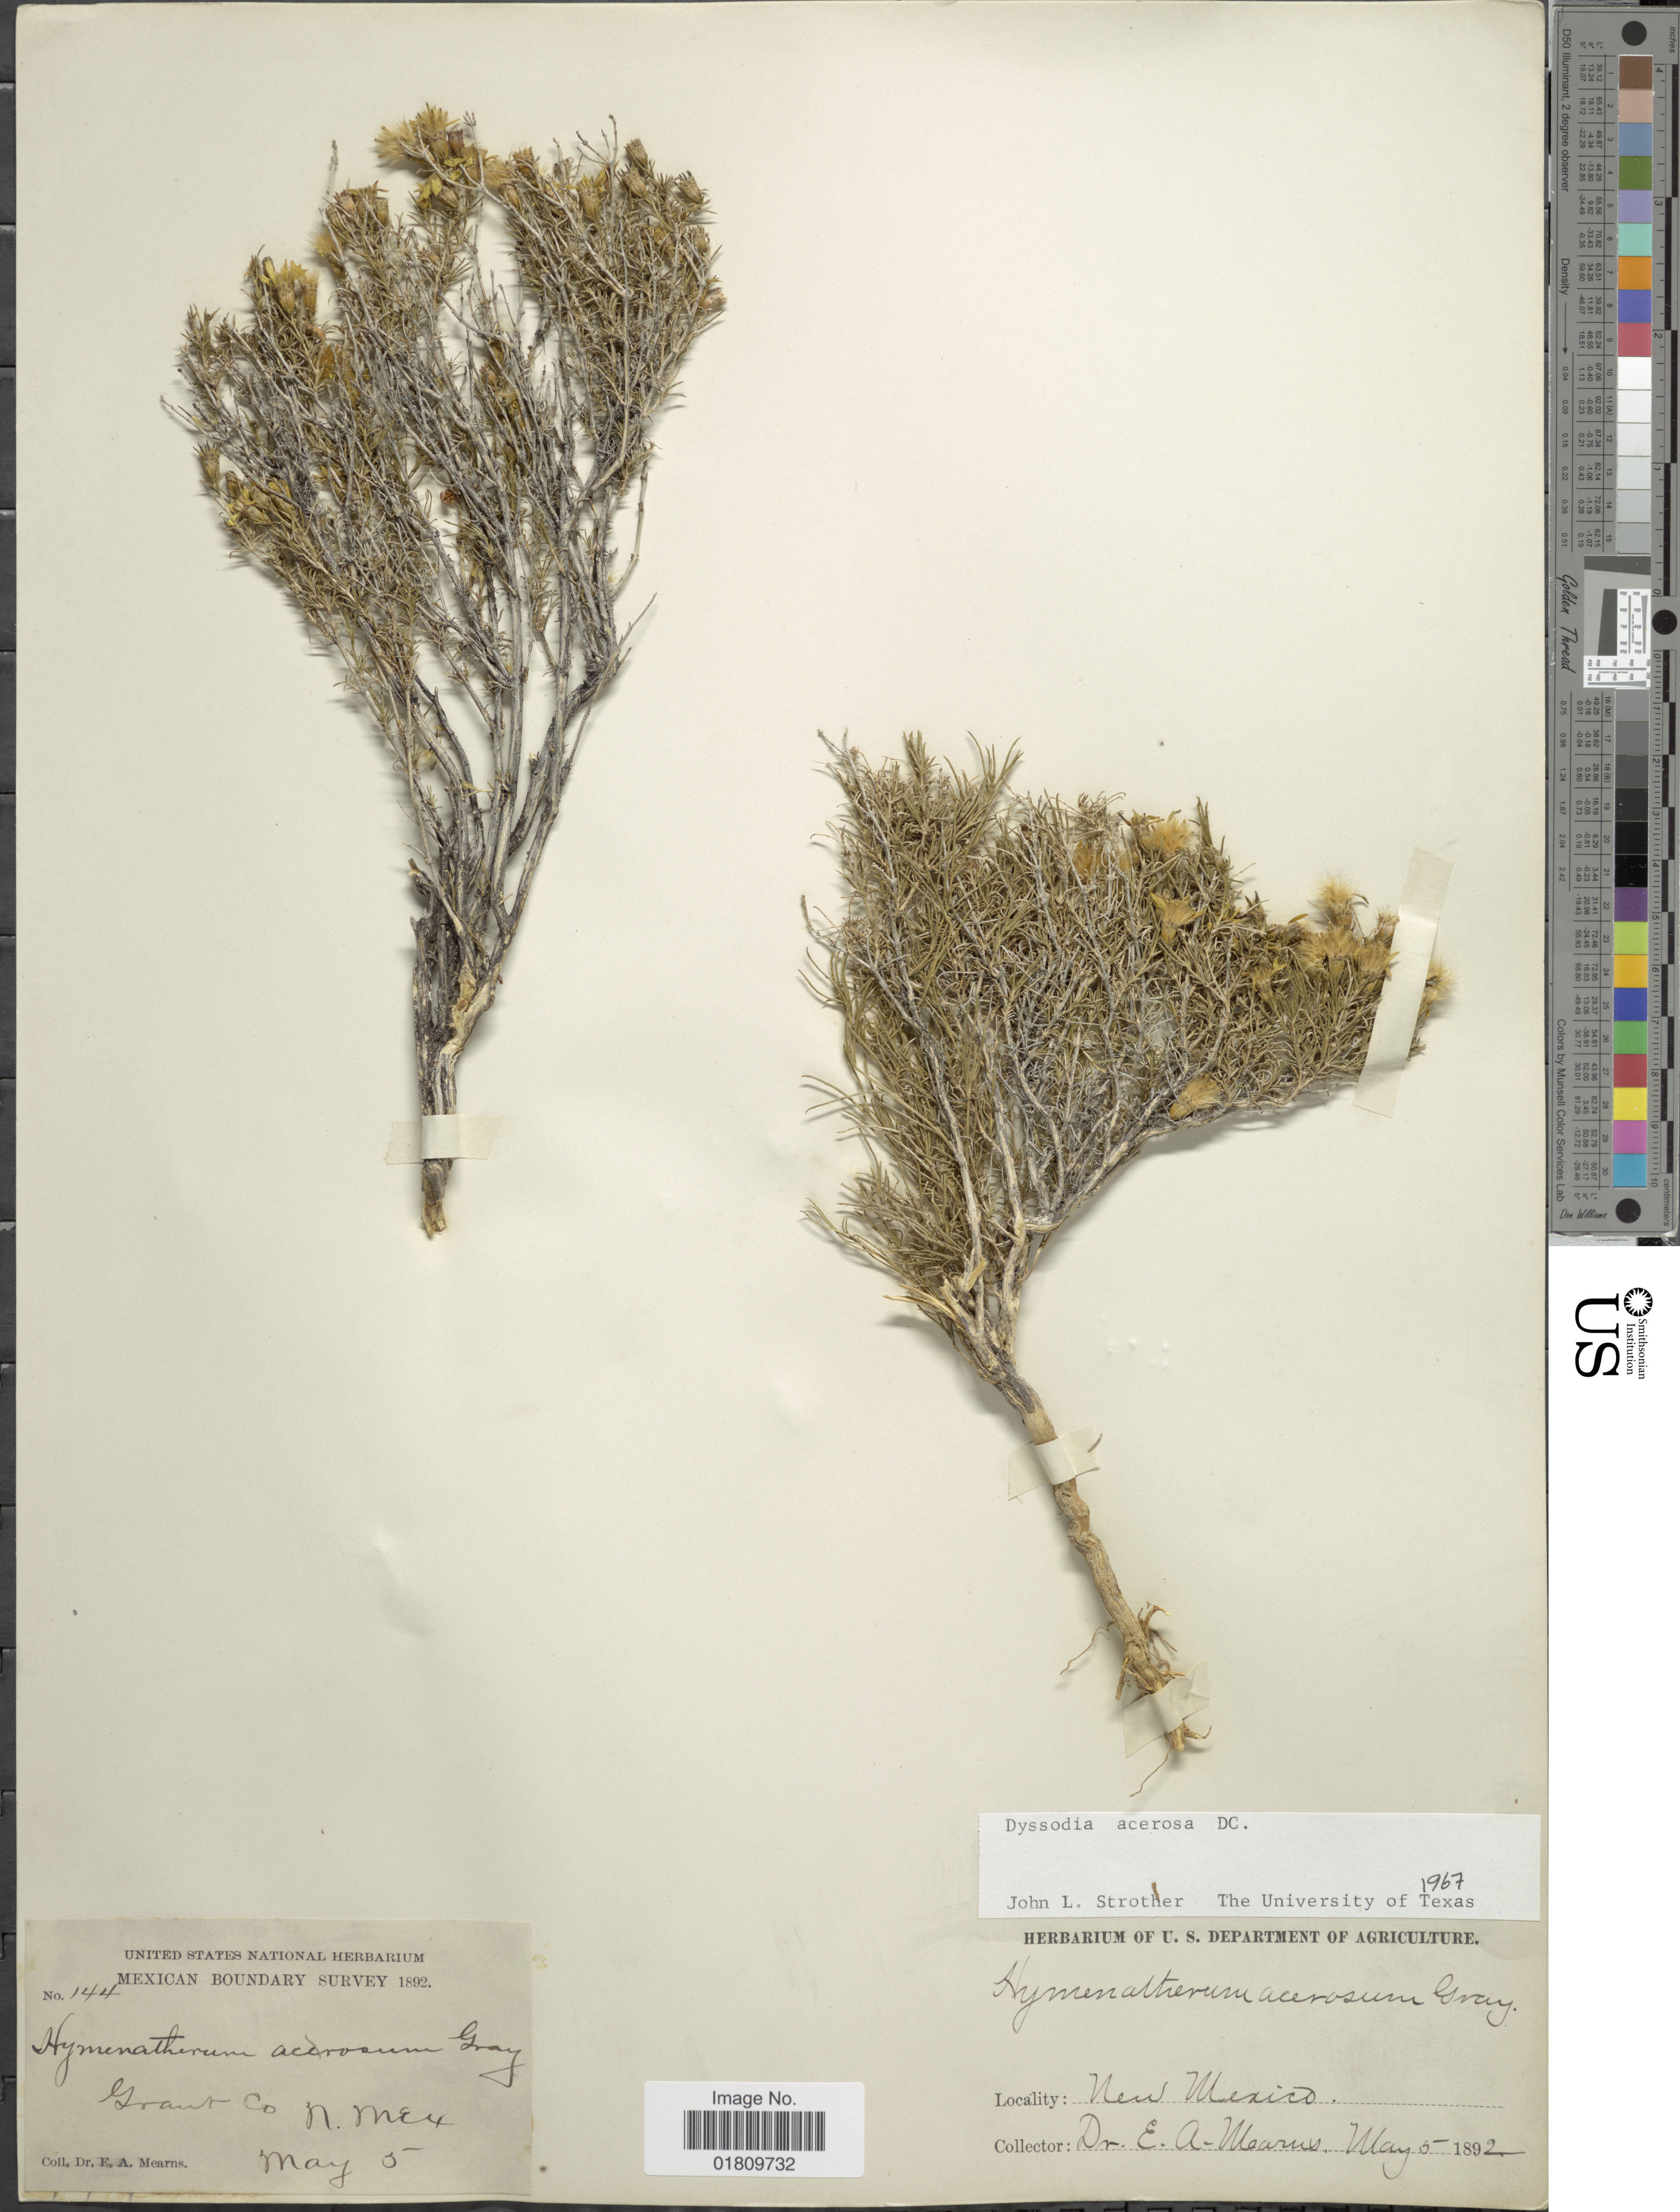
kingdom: Plantae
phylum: Tracheophyta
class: Magnoliopsida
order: Asterales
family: Asteraceae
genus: Thymophylla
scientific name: Thymophylla acerosa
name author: (DC.) Strother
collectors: E. A. Mearns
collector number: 144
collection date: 1892-05-05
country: United States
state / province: New Mexico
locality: Grant Co.